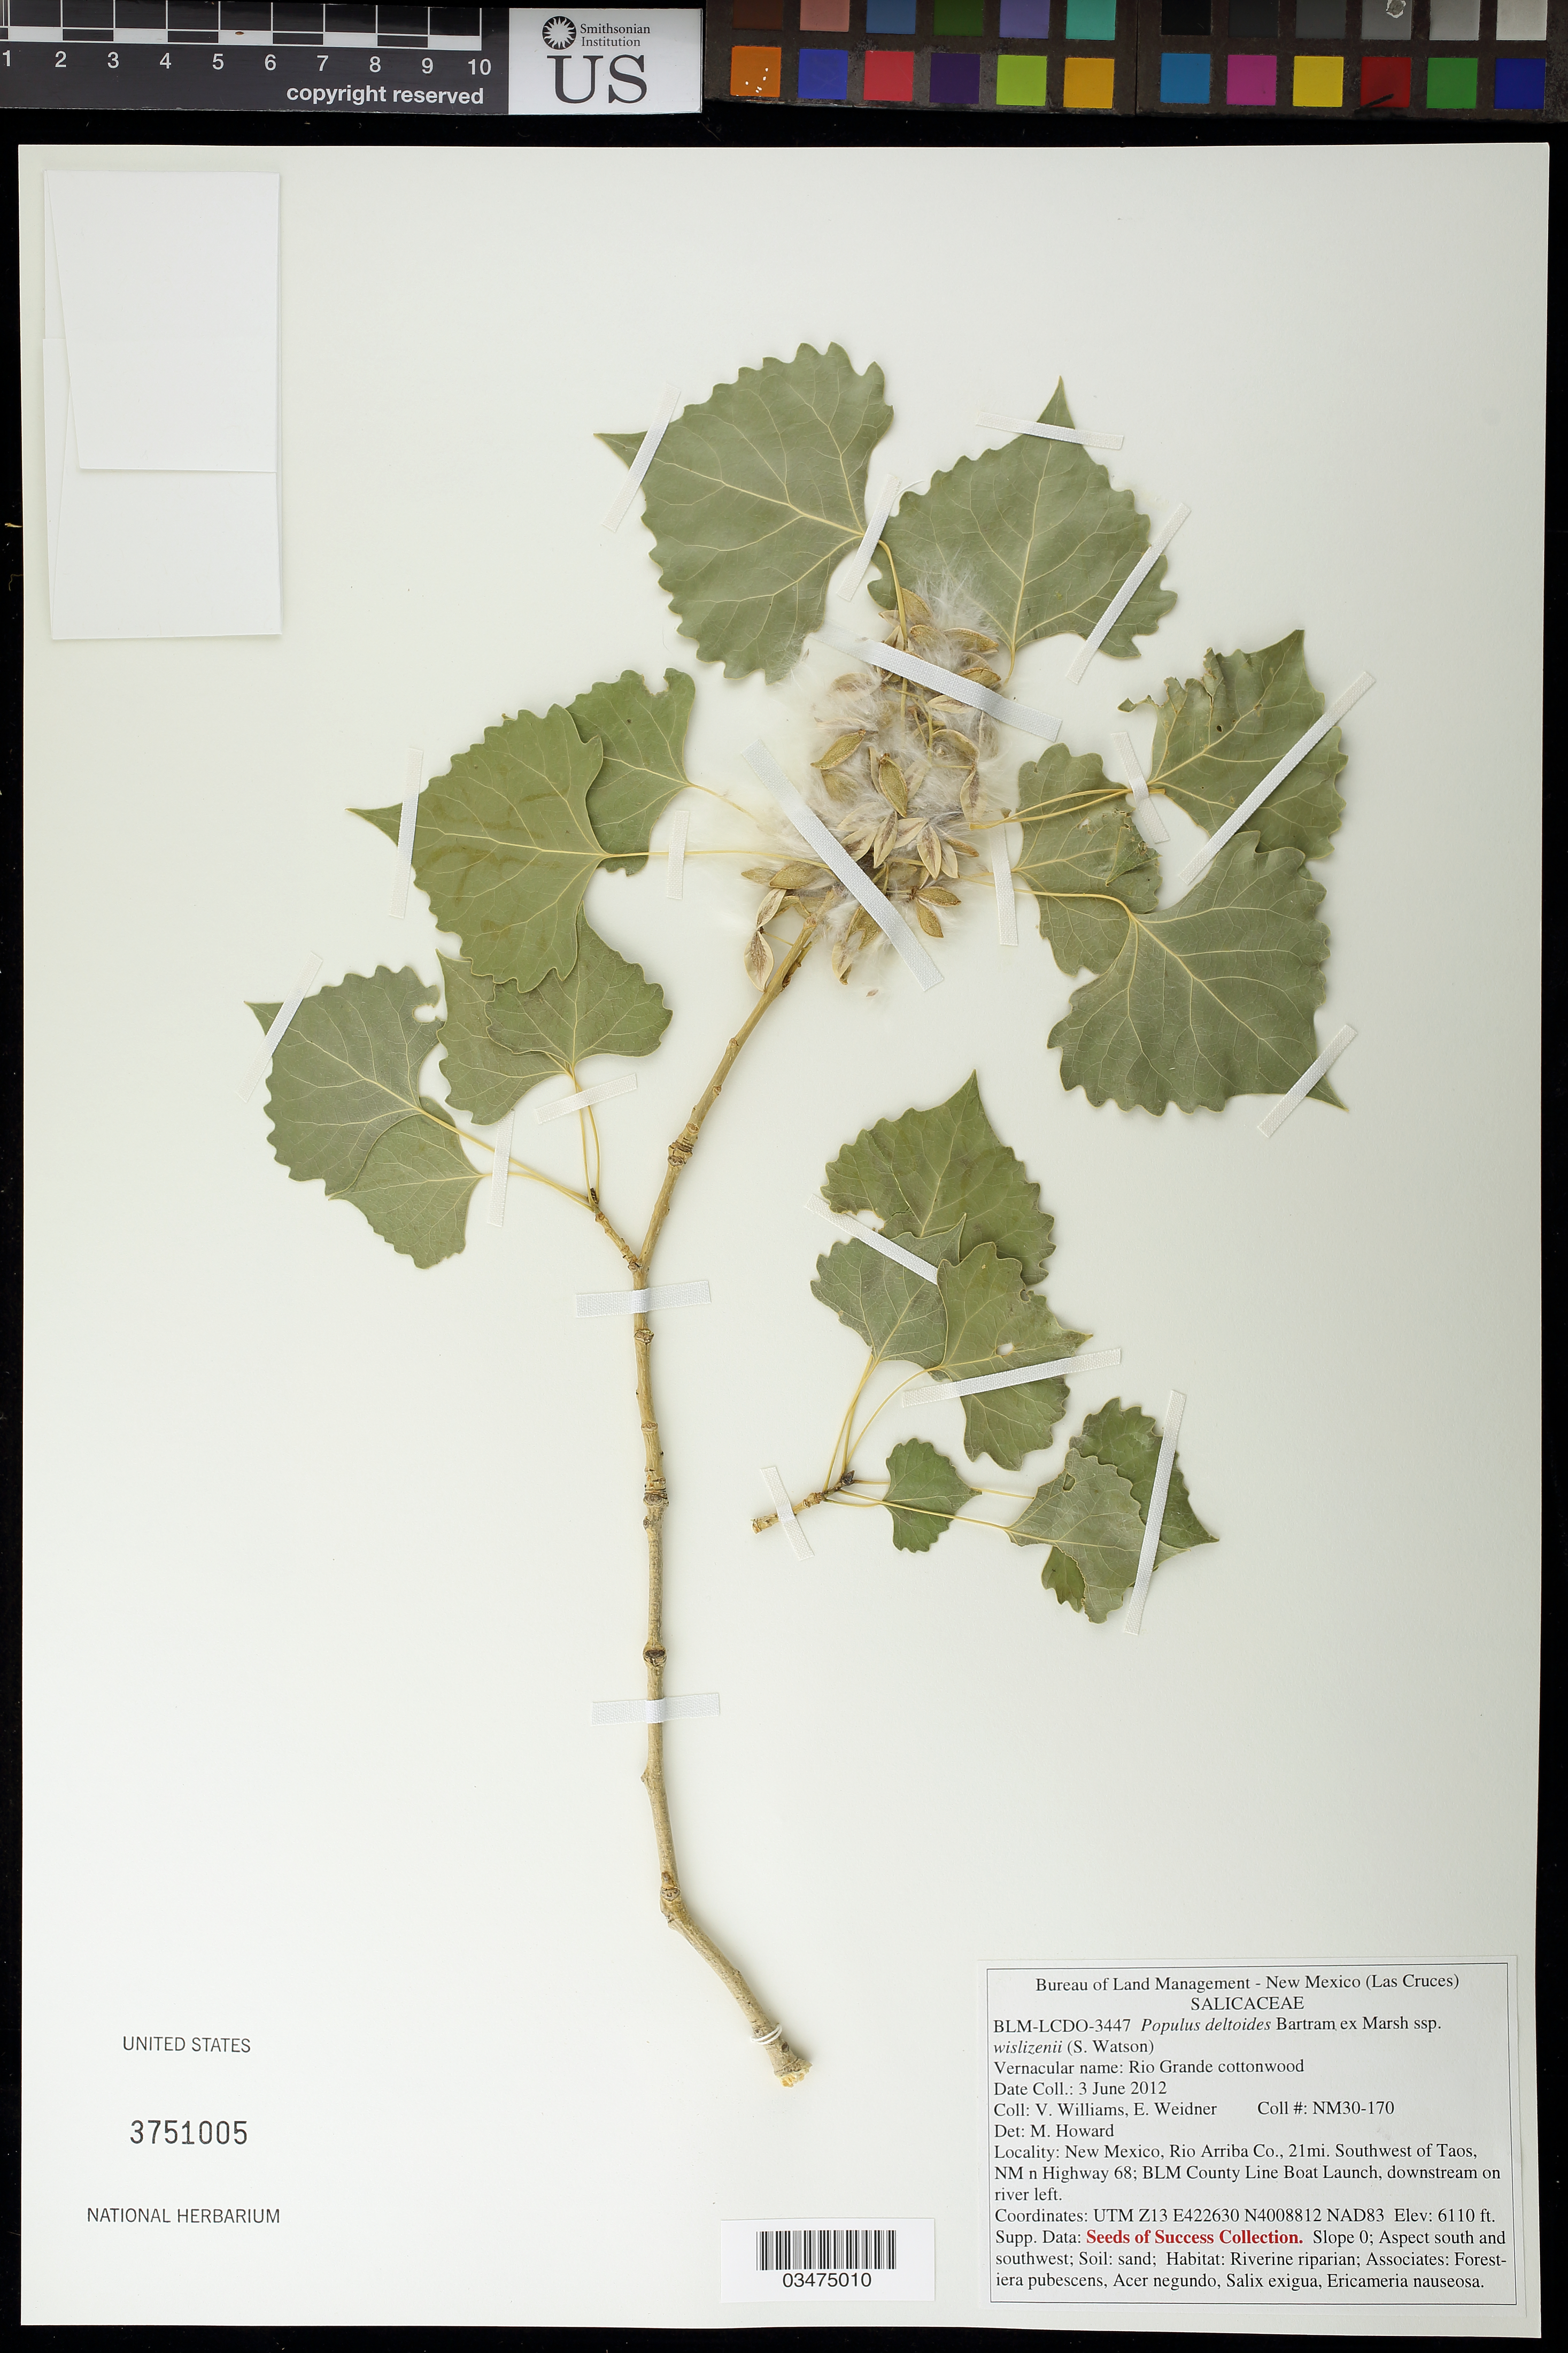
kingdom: Plantae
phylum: Tracheophyta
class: Magnoliopsida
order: Malpighiales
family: Salicaceae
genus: Populus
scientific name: Populus deltoides subsp. wislizeni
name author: (S. Watson) Eckenw.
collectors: V. Williams & E. Weidner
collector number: NM30-170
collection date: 2012-06-03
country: United States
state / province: New Mexico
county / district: Rio Arriba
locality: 21 mi. SW of Taos, Hwy 68, BLM County Line Boat Launch, downstream on river left.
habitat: Sand. Riverine riparian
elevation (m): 1862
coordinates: N4008812, E422630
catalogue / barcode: US 3751005